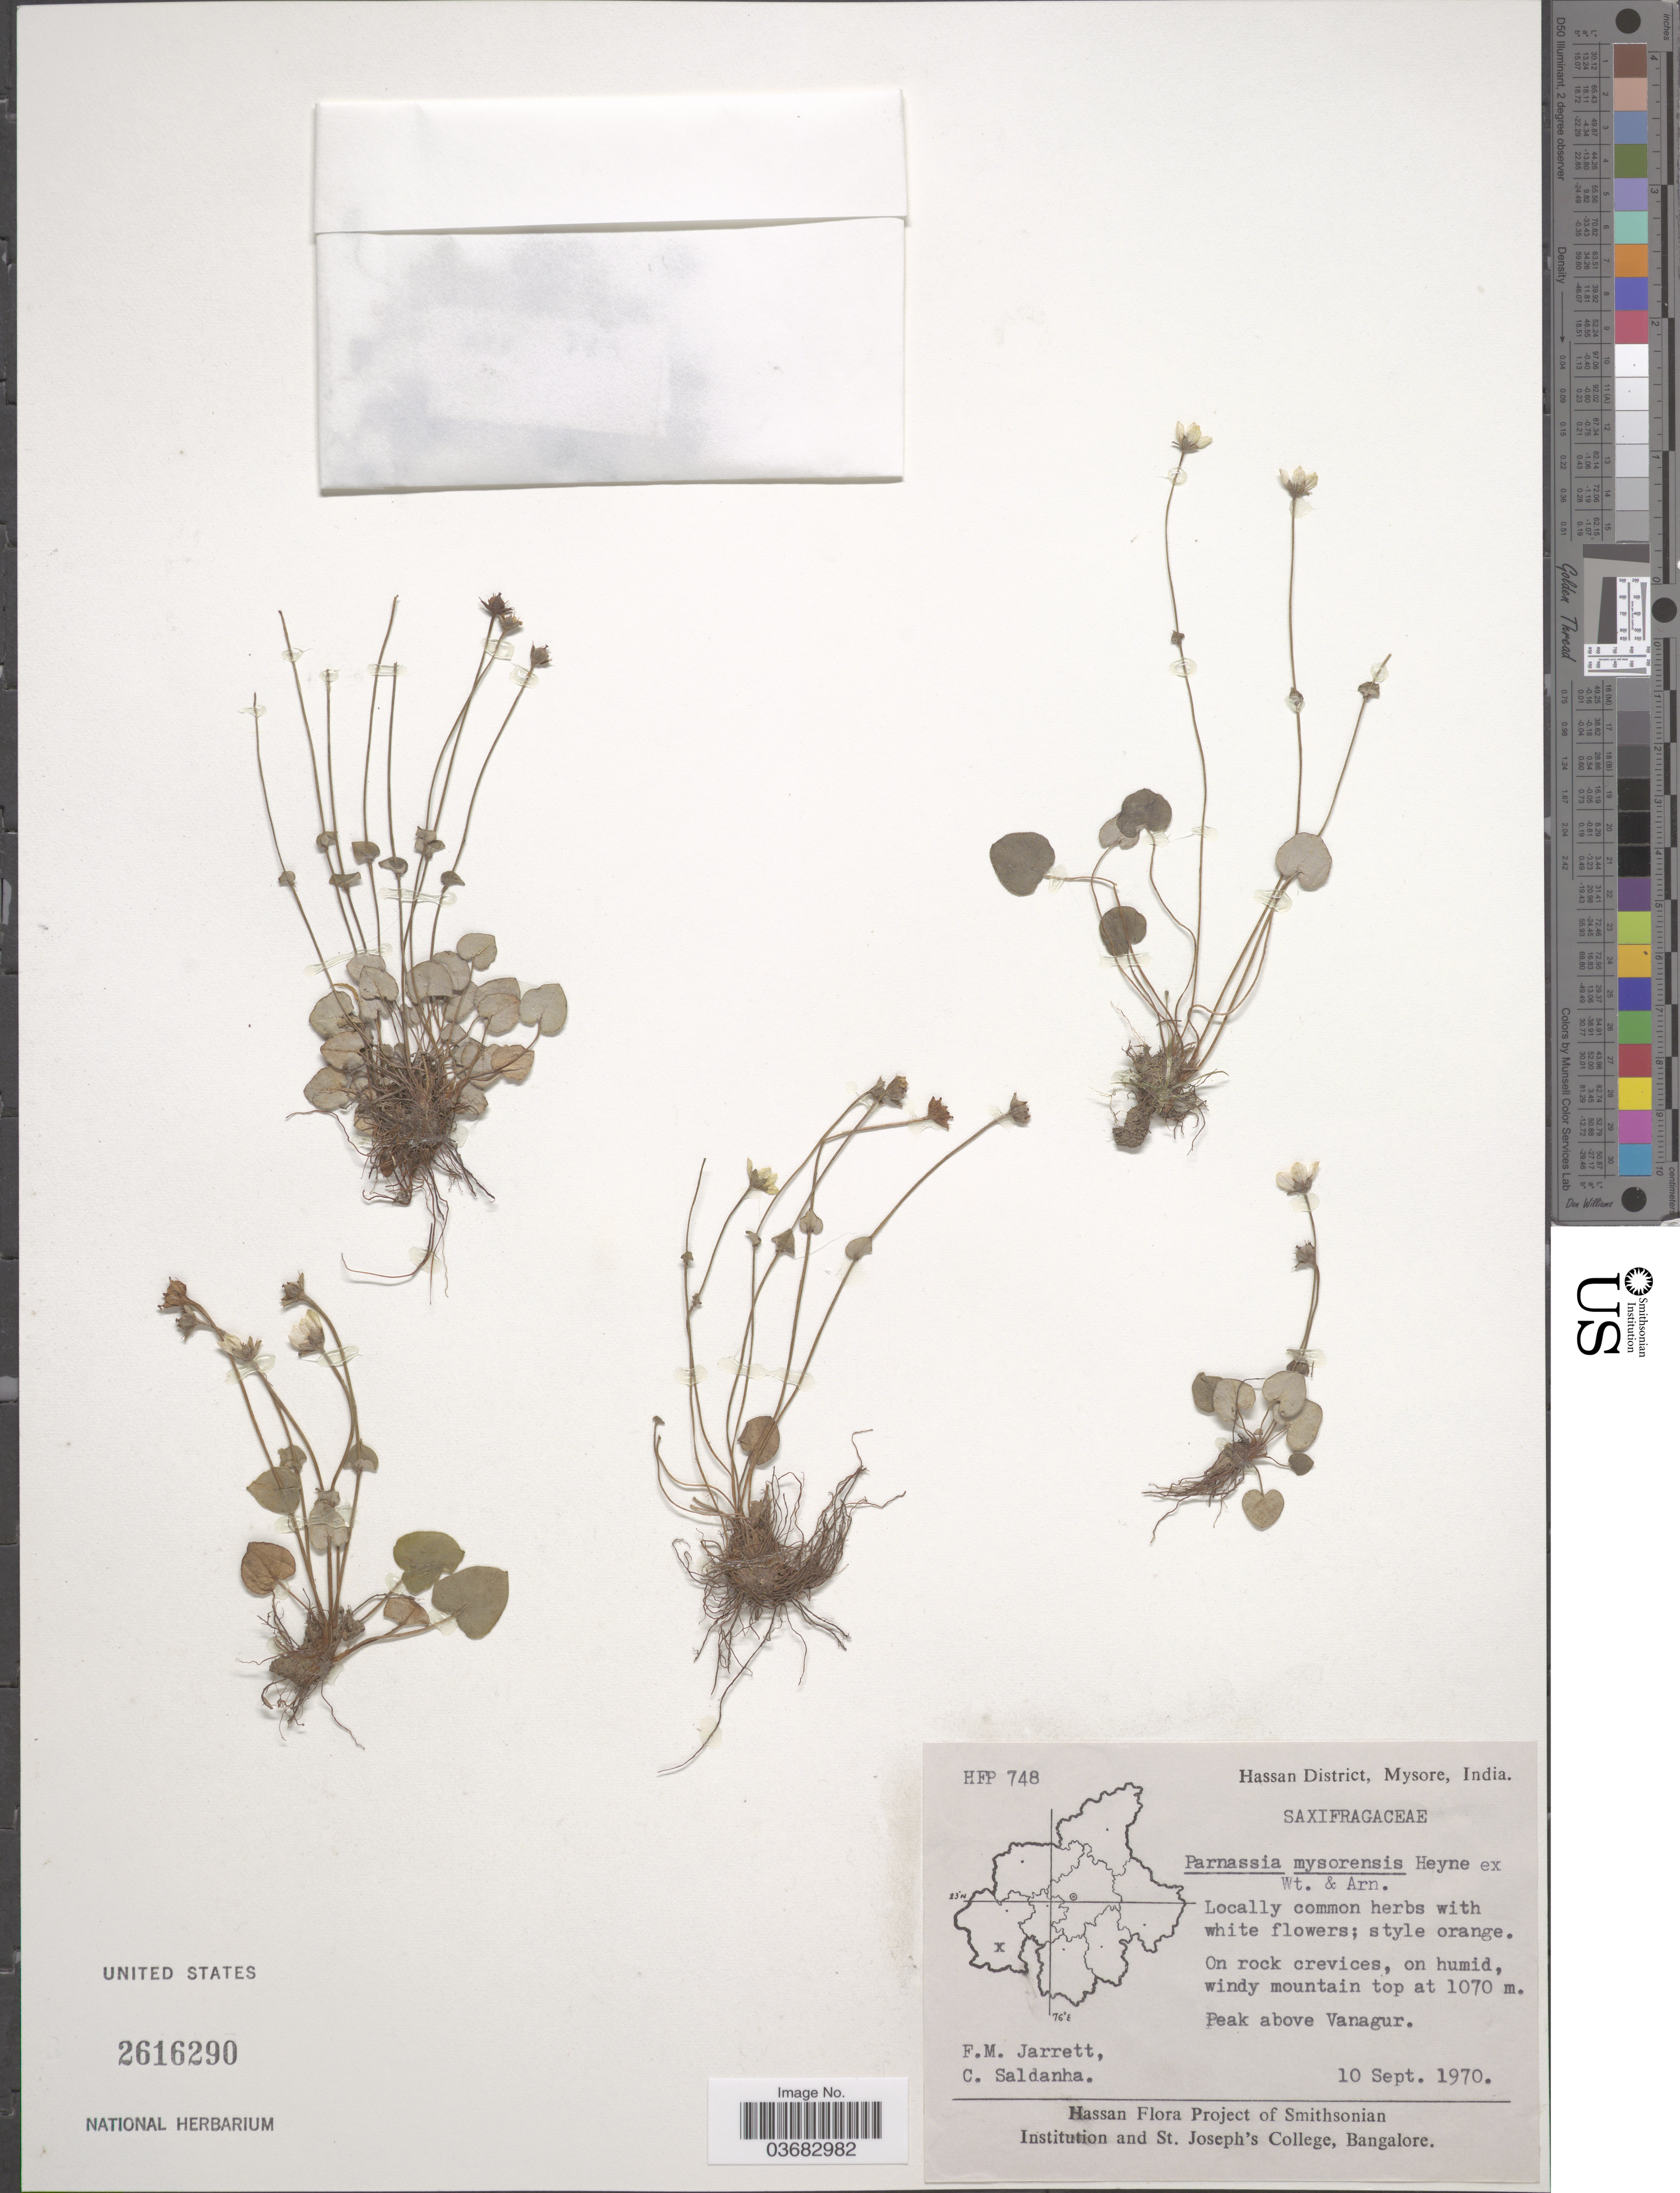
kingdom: Plantae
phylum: Tracheophyta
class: Magnoliopsida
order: Celastrales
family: Parnassiaceae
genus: Parnassia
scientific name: Parnassia mysorensis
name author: F. Heyne ex Wight & Arn.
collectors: F. M. Jarrett & C. Saldanha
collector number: HFP748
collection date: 1970-09-10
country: India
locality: Hassan District, Mysore. Peak above Vanagur.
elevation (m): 1070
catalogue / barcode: US 2616290